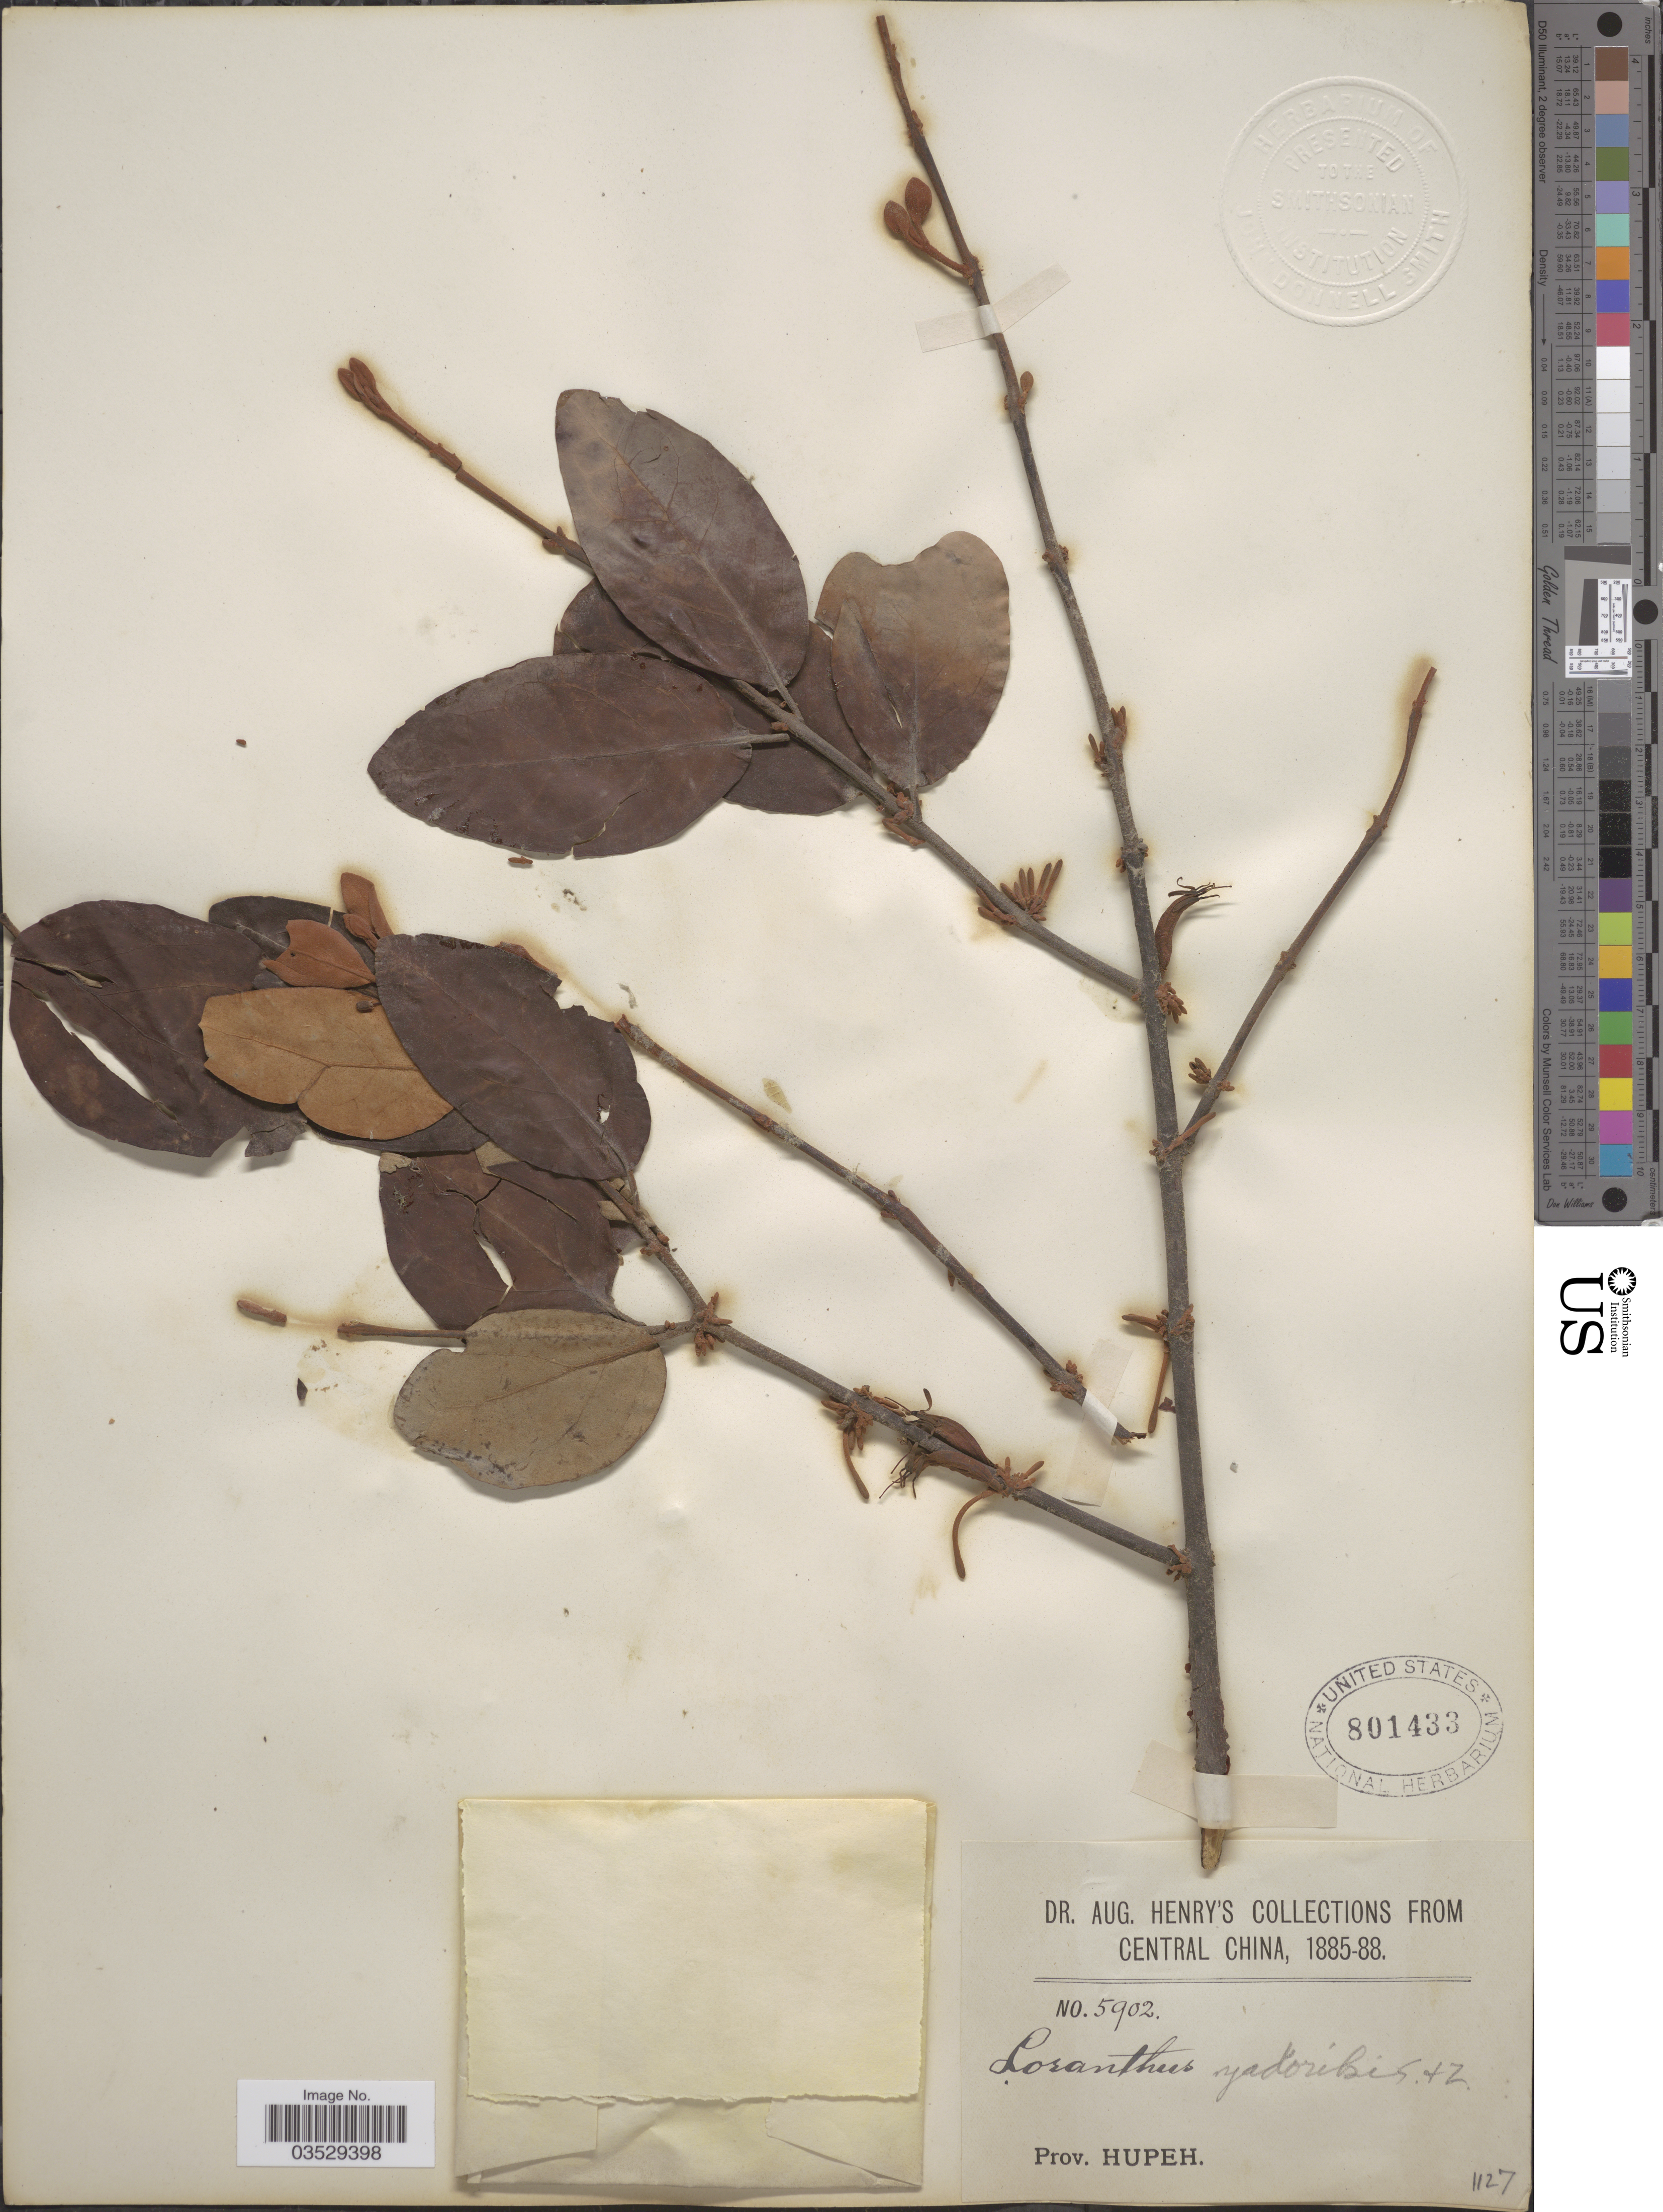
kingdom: Plantae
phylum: Tracheophyta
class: Magnoliopsida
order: Santalales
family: Loranthaceae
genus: Taxillus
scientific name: Taxillus yadoriki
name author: (Maxim.) Danser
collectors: A. Henry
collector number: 5902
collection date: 1885/1888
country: China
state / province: Hubei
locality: Central China. Prov. Hupeh.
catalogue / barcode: US 801433